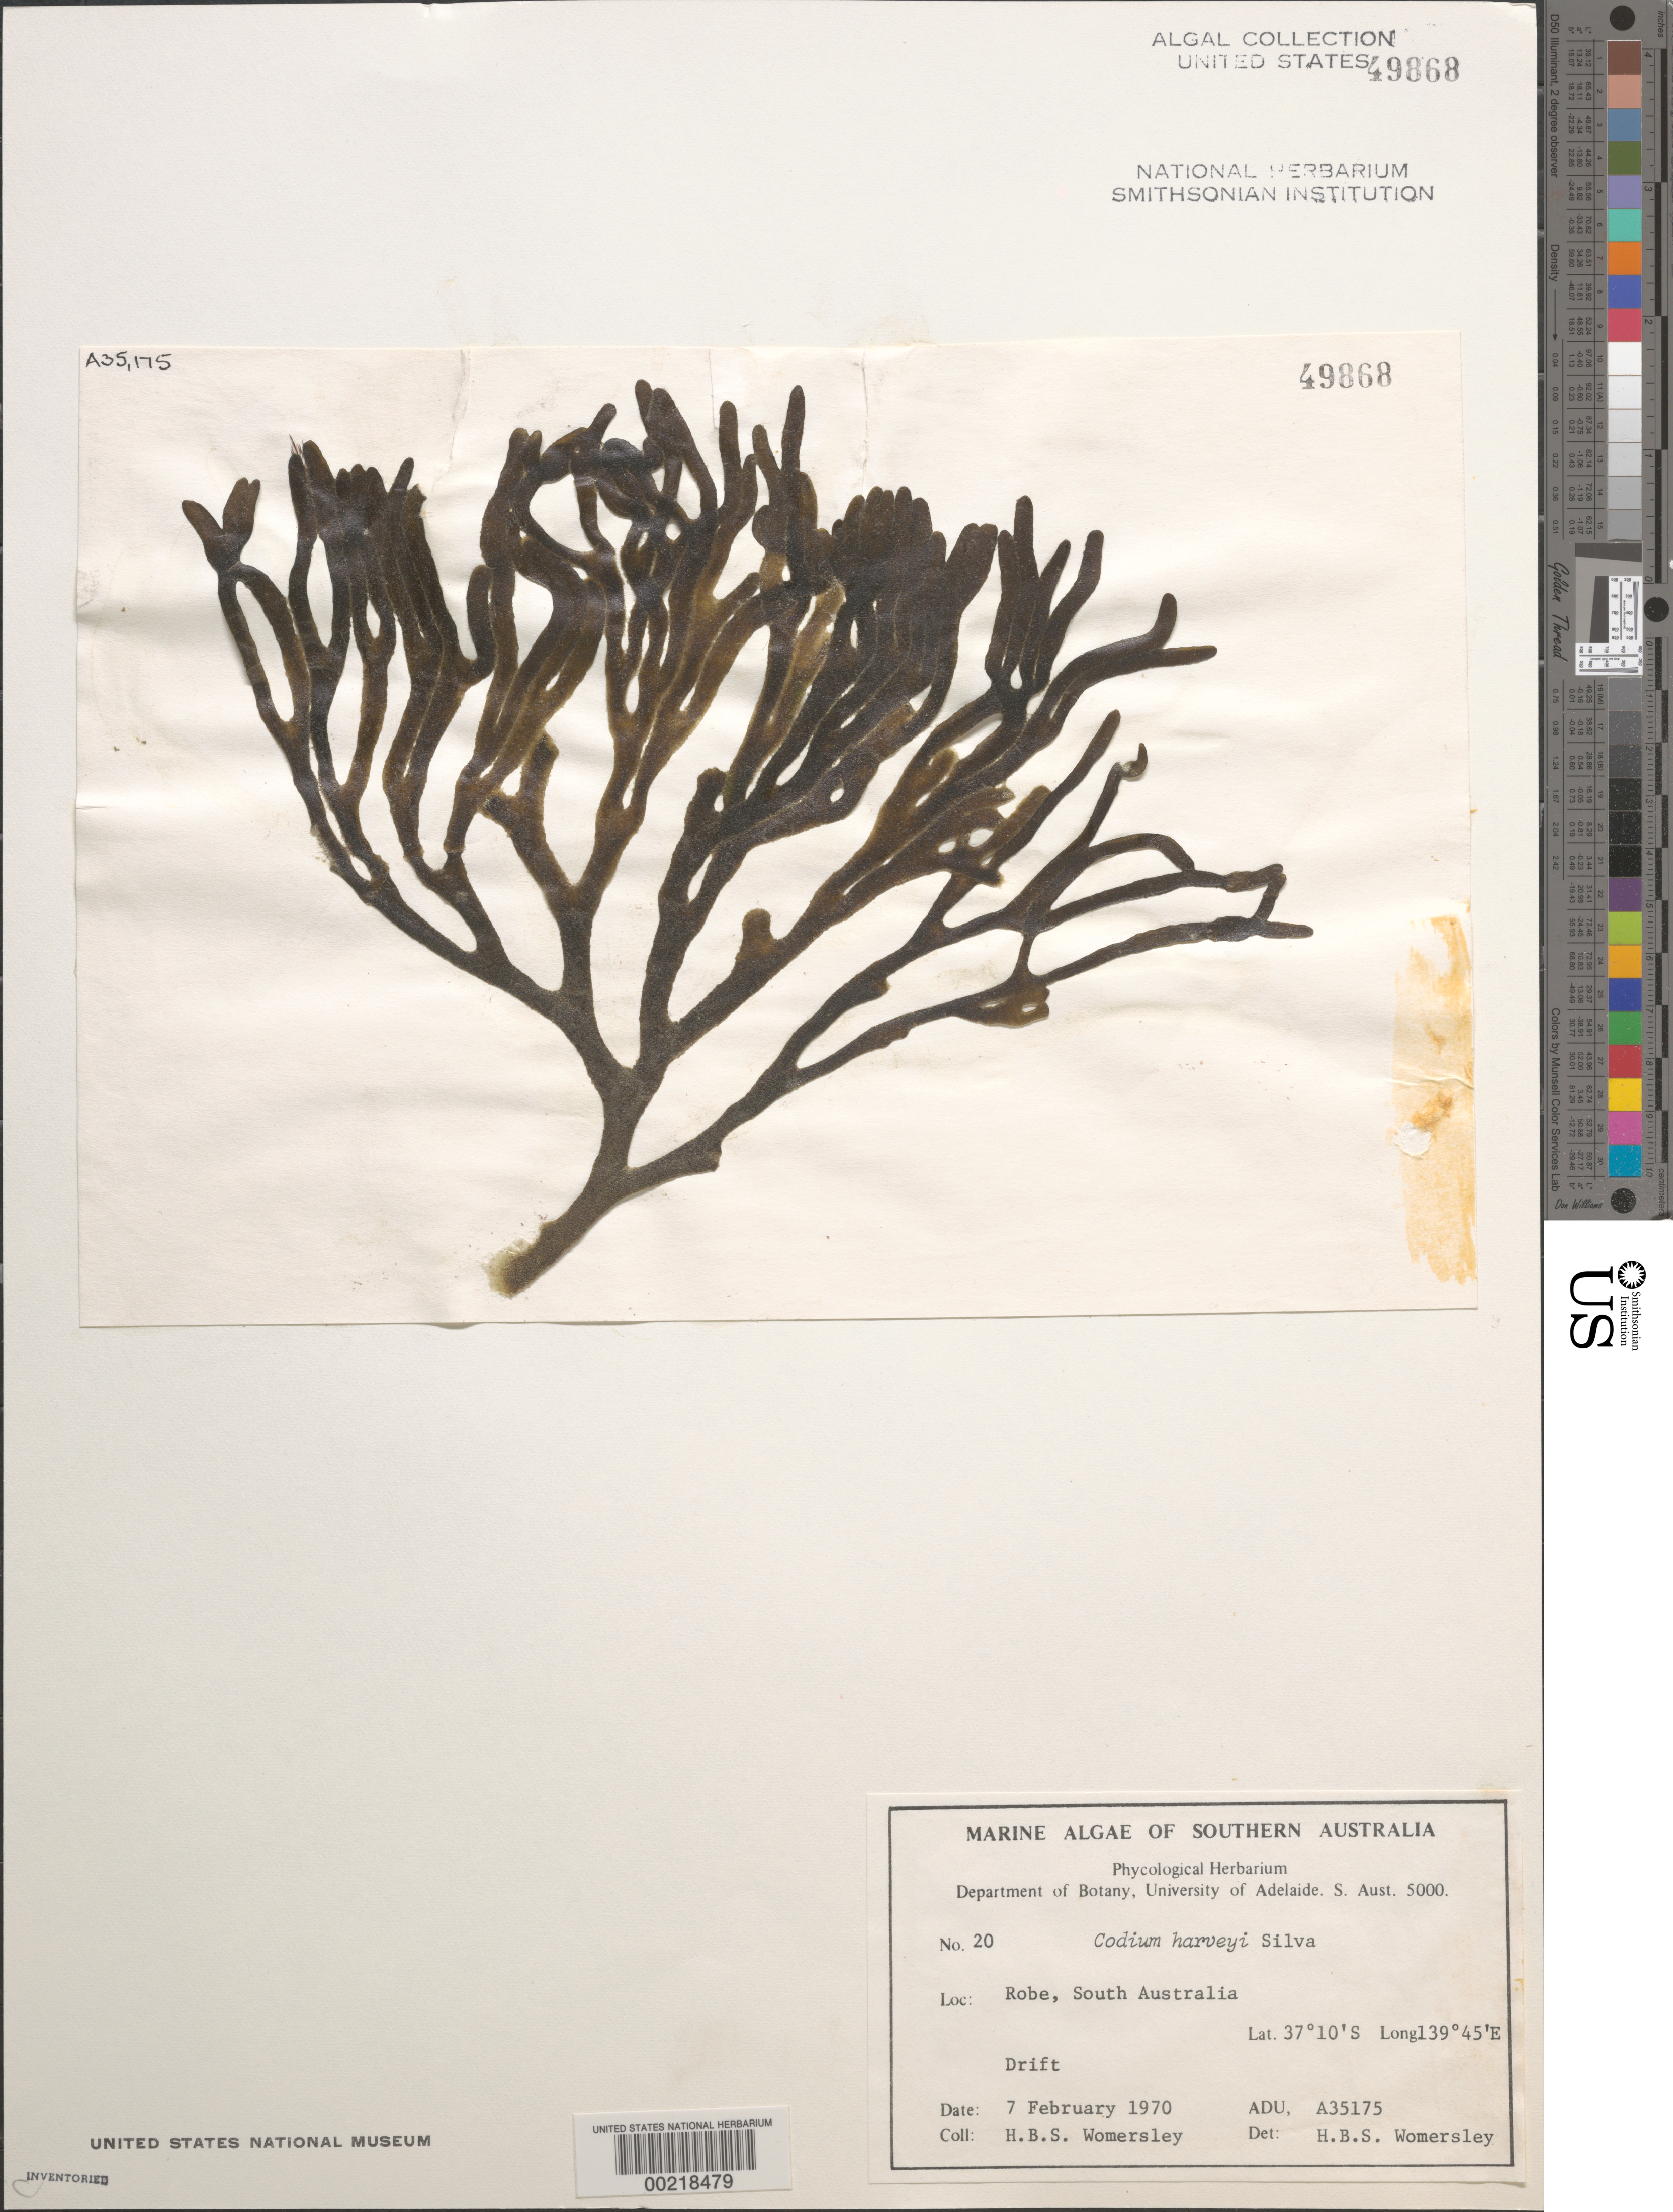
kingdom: Plantae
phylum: Chlorophyta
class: Ulvophyceae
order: Bryopsidales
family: Codiaceae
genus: Codium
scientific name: Codium harveyi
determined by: Womersley, H. B. S.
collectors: H. B. S. Womersley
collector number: ADU A35175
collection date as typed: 07 Feb 1970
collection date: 1970-02-07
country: Australia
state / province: South Australia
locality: Robe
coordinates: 37 10' S, 139 45' E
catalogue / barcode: US 49868